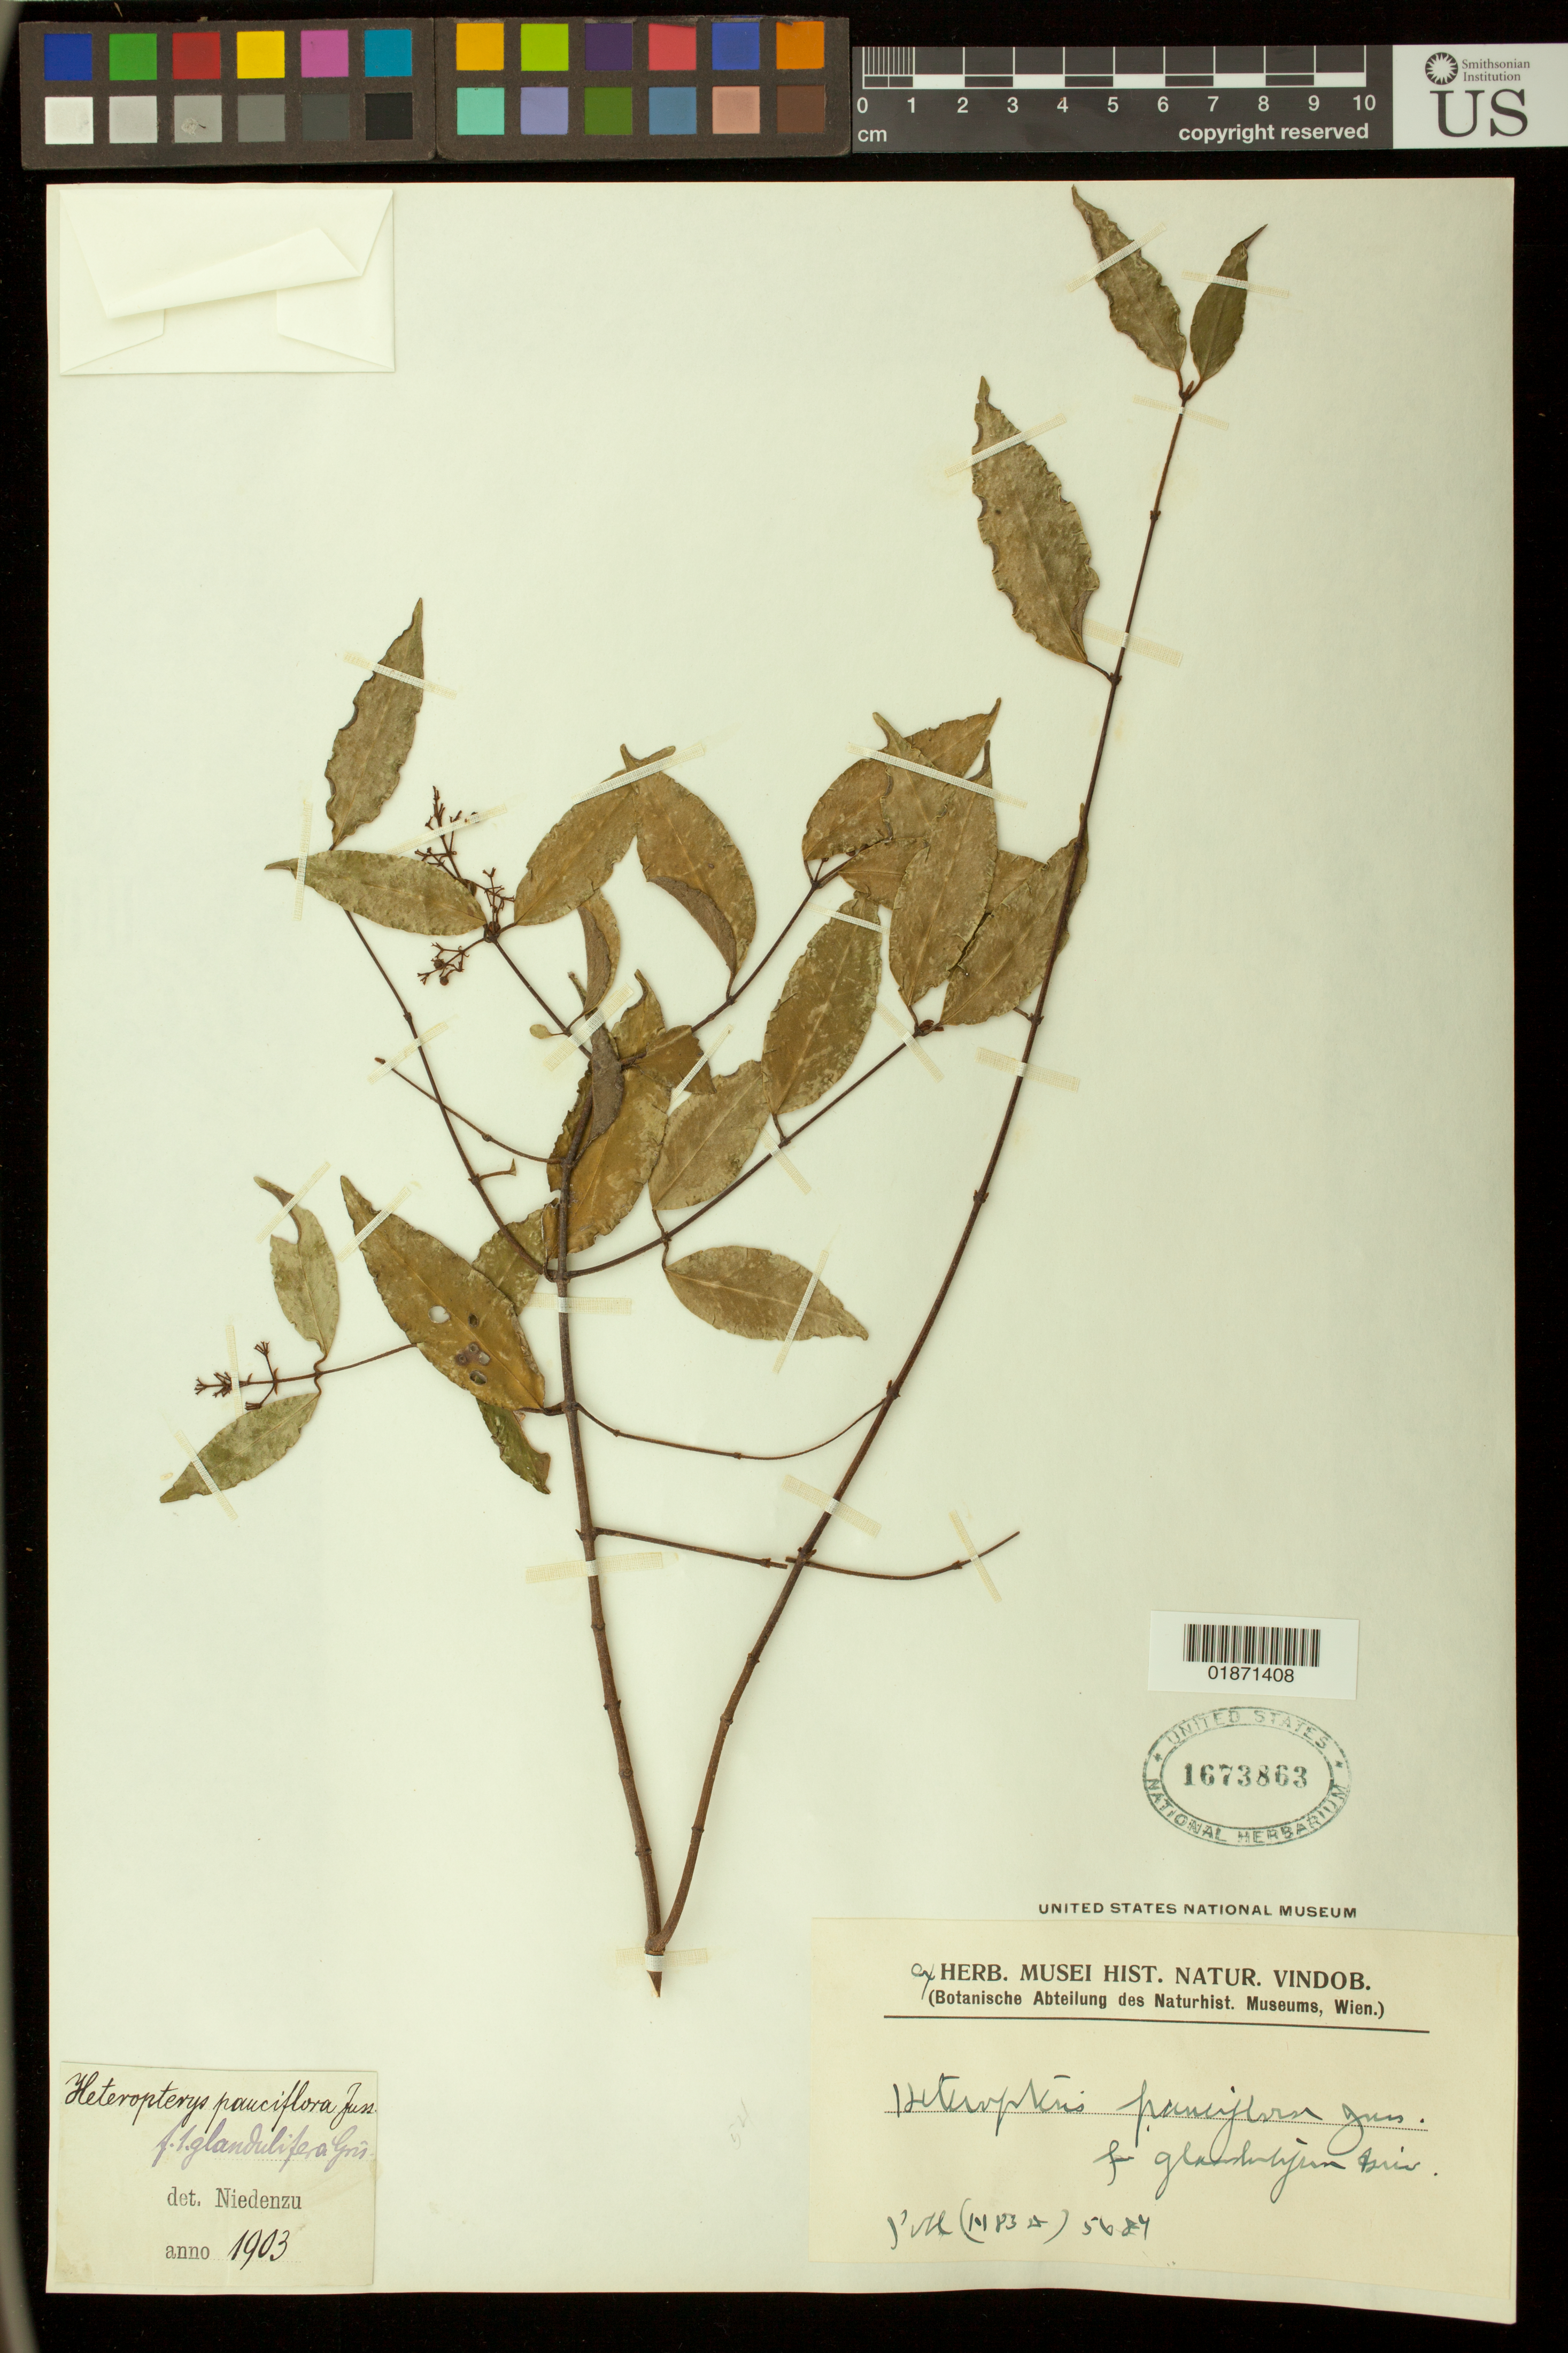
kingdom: Plantae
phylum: Tracheophyta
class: Magnoliopsida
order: Malpighiales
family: Malpighiaceae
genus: Heteropterys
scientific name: Heteropterys pauciflora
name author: (A. Juss.) A. Juss.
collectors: -- Pohl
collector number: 5687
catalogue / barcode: US 1673863